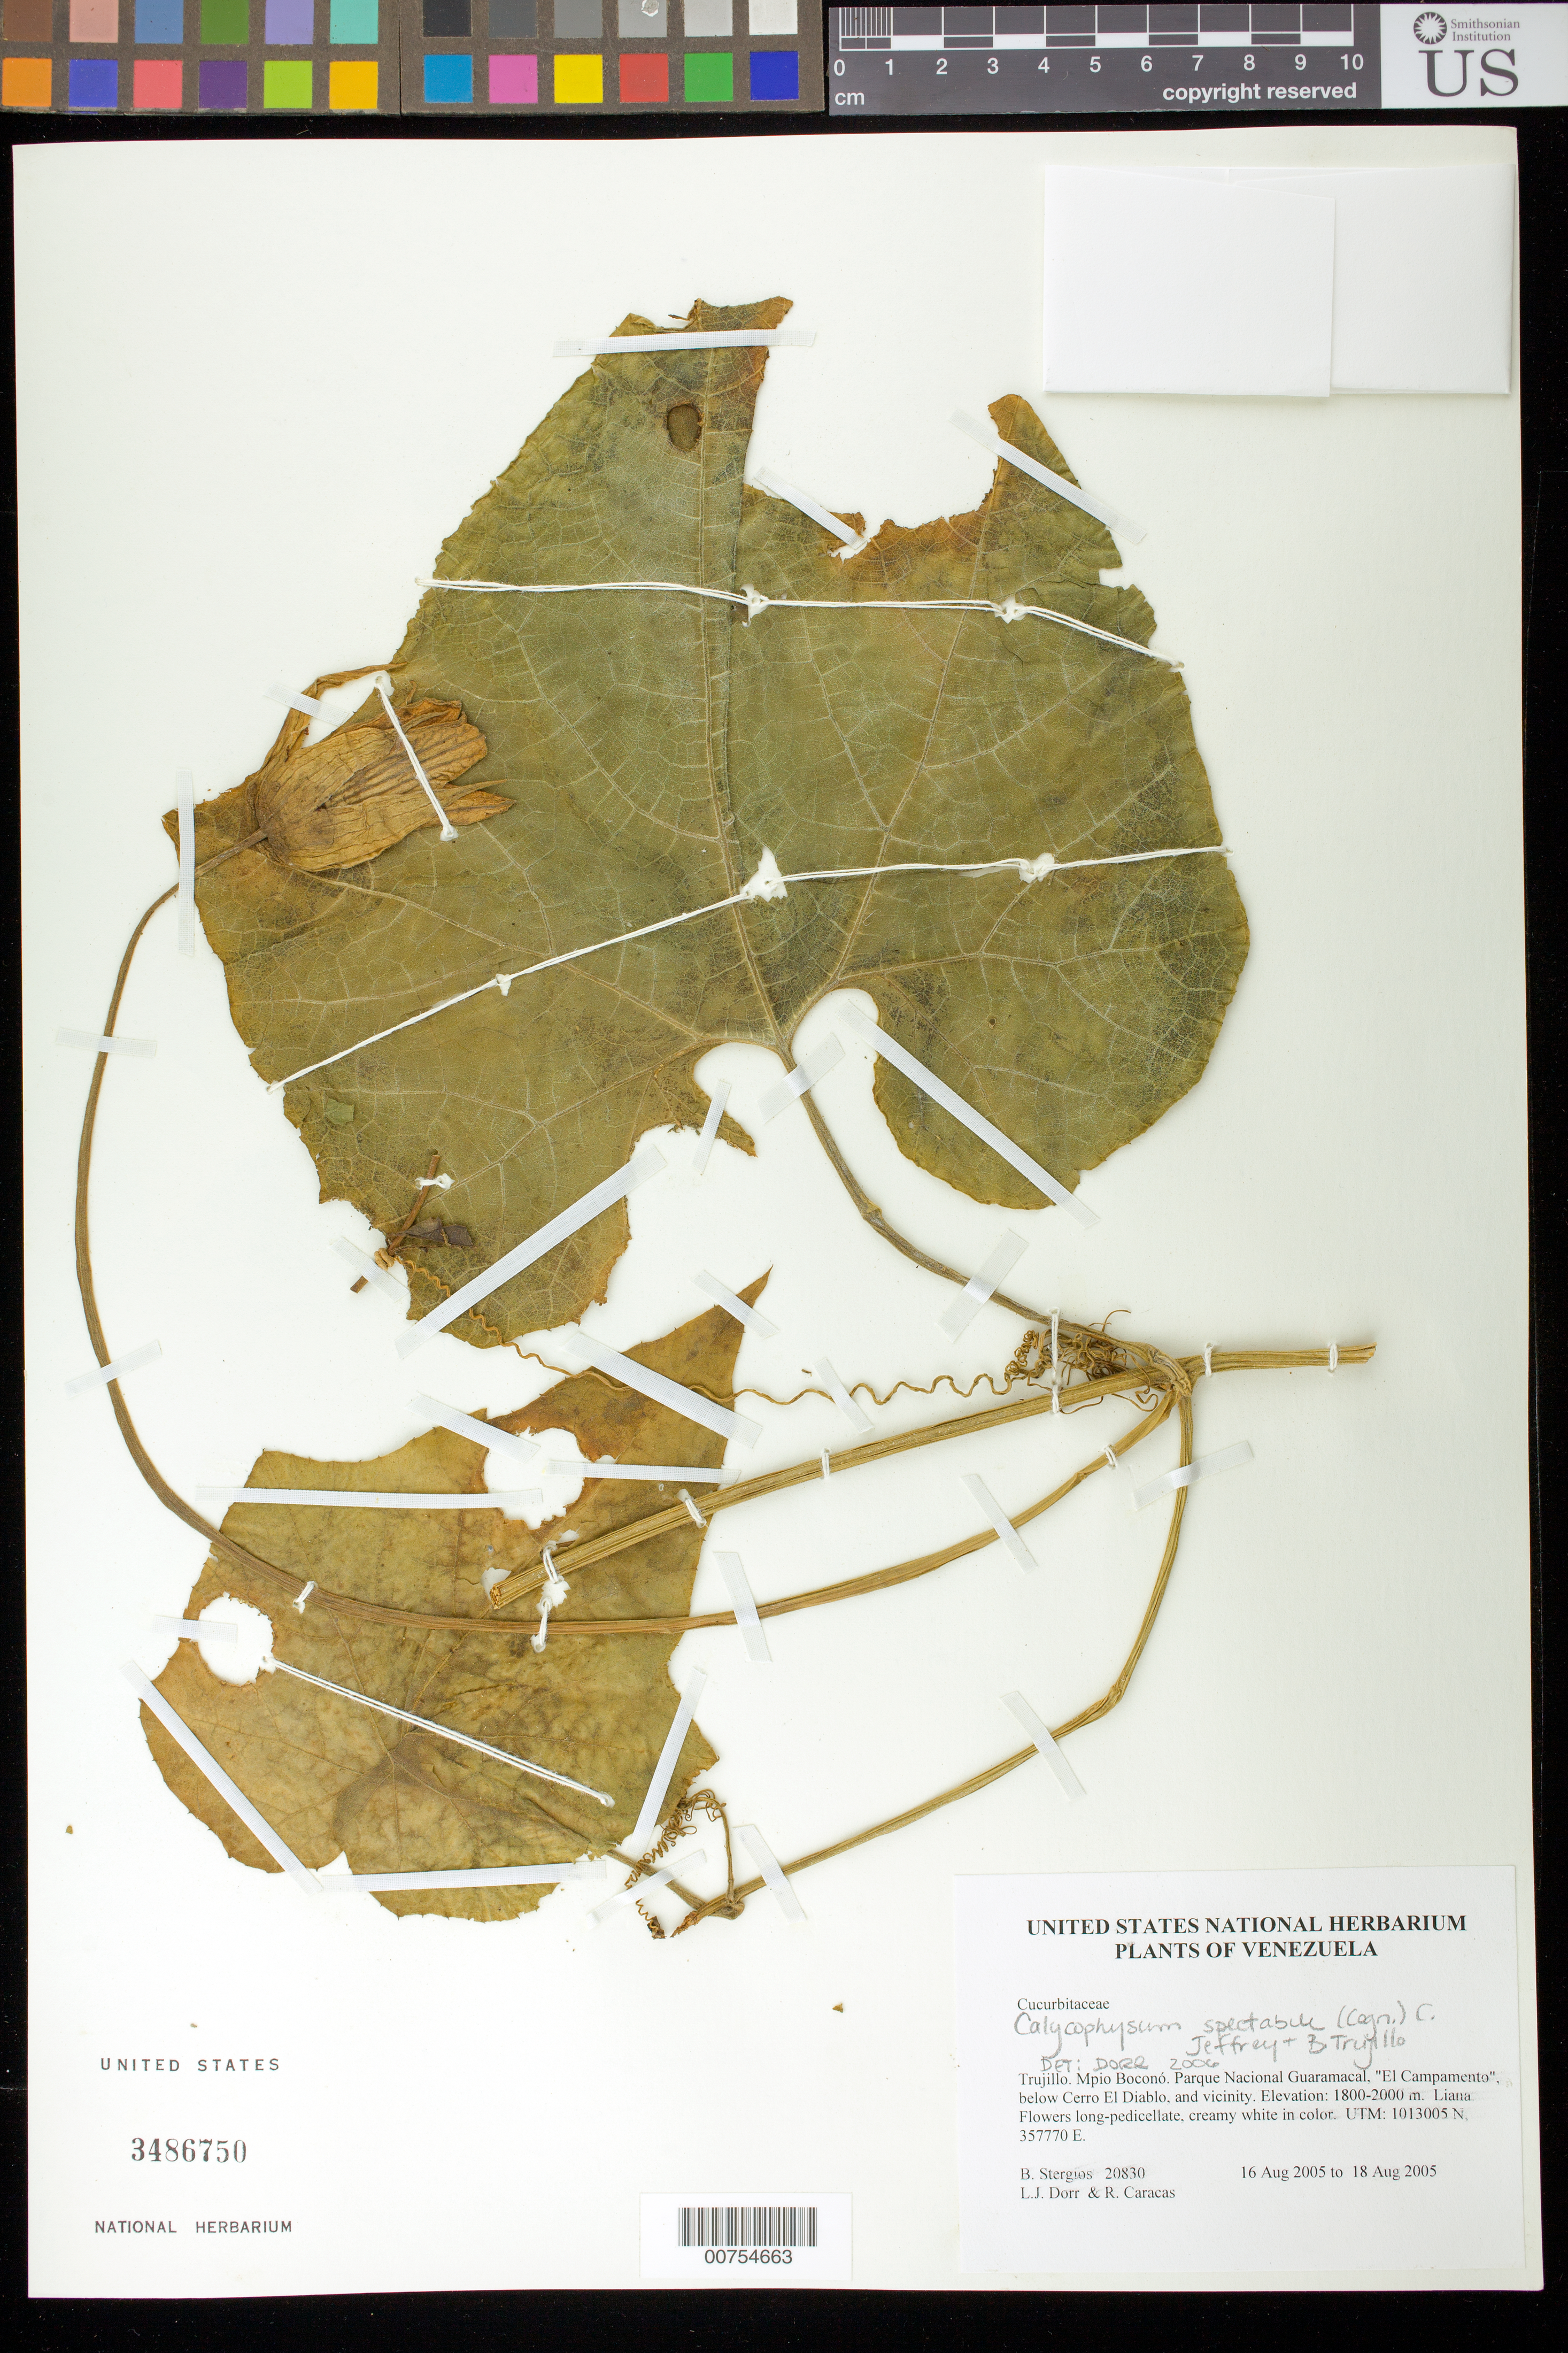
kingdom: Plantae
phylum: Tracheophyta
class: Magnoliopsida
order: Cucurbitales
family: Cucurbitaceae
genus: Calycophysum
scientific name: Calycophysum spectabile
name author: (Cogn.) C. Jeffrey & Trujillo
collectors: B. G. Stergios, L. J. Dorr & R. Caracas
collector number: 20830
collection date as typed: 16 Aug 2005 to 18 Aug 2005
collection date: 2005-08-16/2005-08-18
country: Venezuela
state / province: Trujillo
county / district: Boconó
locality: Parque Nacional Guaramacal, "El Campamento", below Cerro El Diablo, and vicinity.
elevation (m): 1800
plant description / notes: F, NY, PORT, US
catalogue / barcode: US 3486750